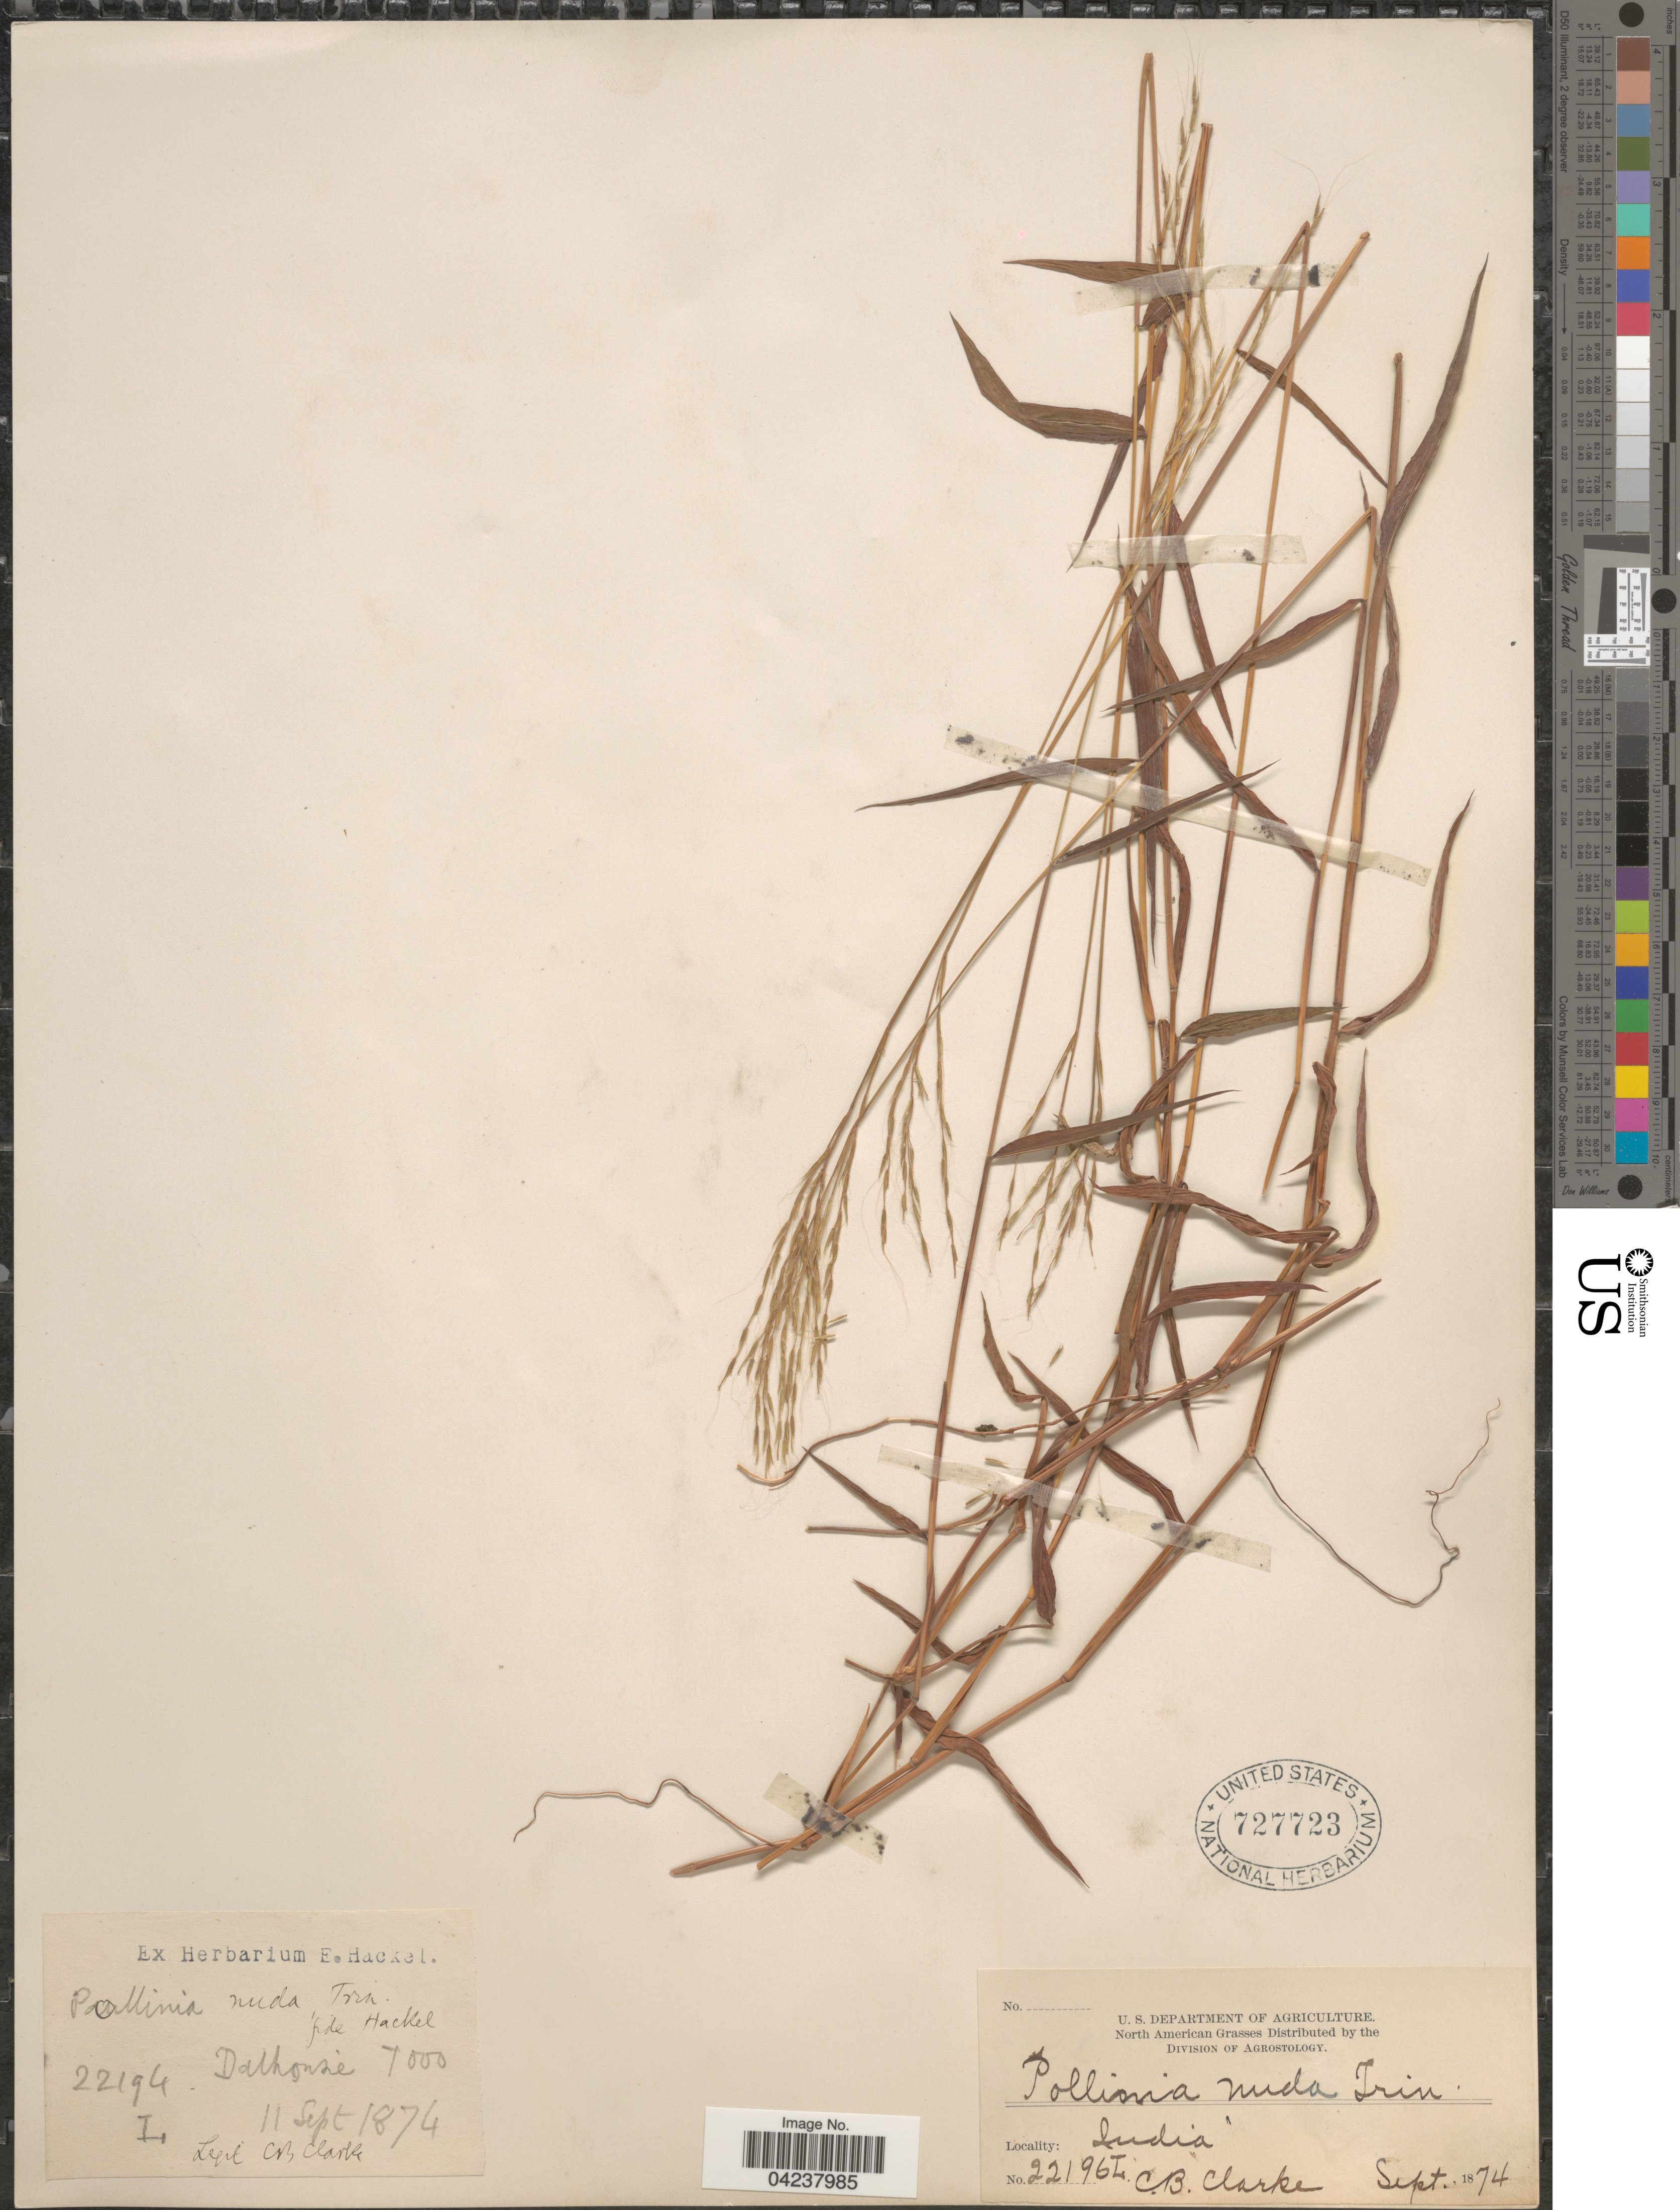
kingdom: Plantae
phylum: Tracheophyta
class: Liliopsida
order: Poales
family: Poaceae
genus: Microstegium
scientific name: Microstegium nudum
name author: (Trin.) A. Camus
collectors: C. B. Clarke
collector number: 22194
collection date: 1874-09-11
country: India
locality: Dalhousie.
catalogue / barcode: US 727723